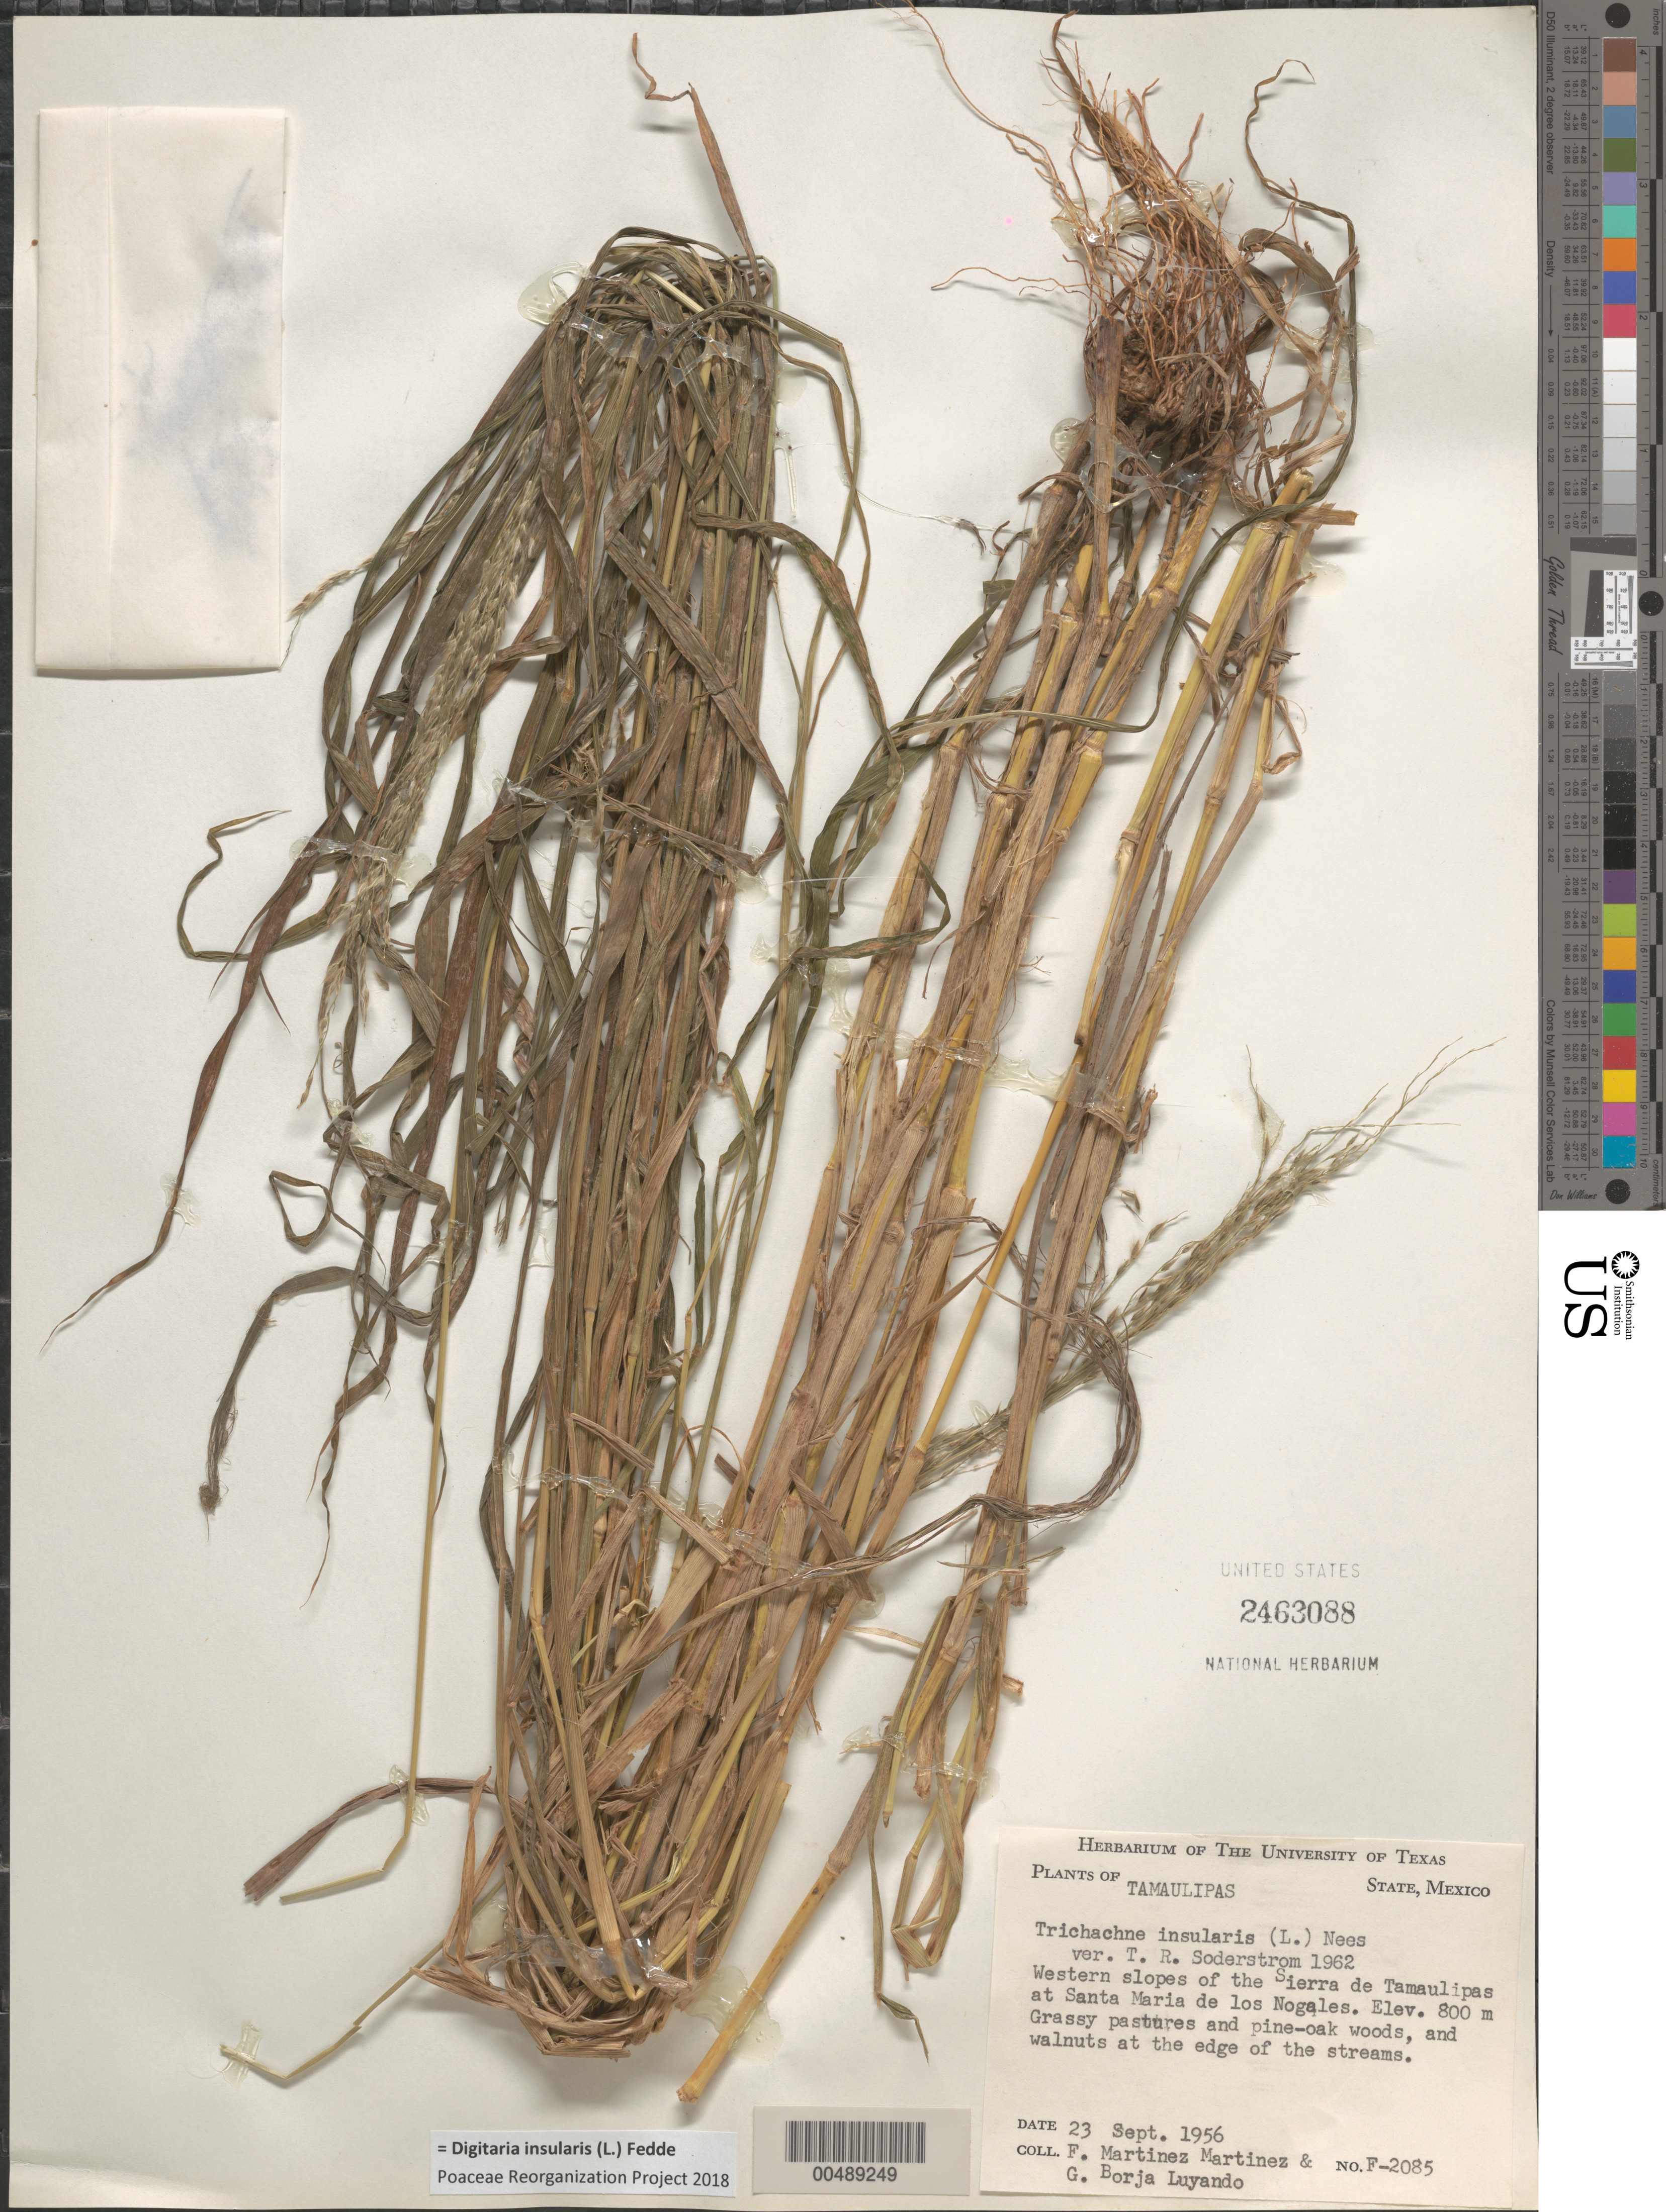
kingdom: Plantae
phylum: Tracheophyta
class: Liliopsida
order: Poales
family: Poaceae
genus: Digitaria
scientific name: Digitaria insularis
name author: (L.) Fedde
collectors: F. Martinez-M. & G. Borjo-Luyando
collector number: F-2085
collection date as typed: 23 Sep 1956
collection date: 1956-09-23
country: Mexico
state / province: Tamaulipas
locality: W slopes of the Sierra de Tamaulipas at Santa Maria de los Nogales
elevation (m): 800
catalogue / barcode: US 2463088